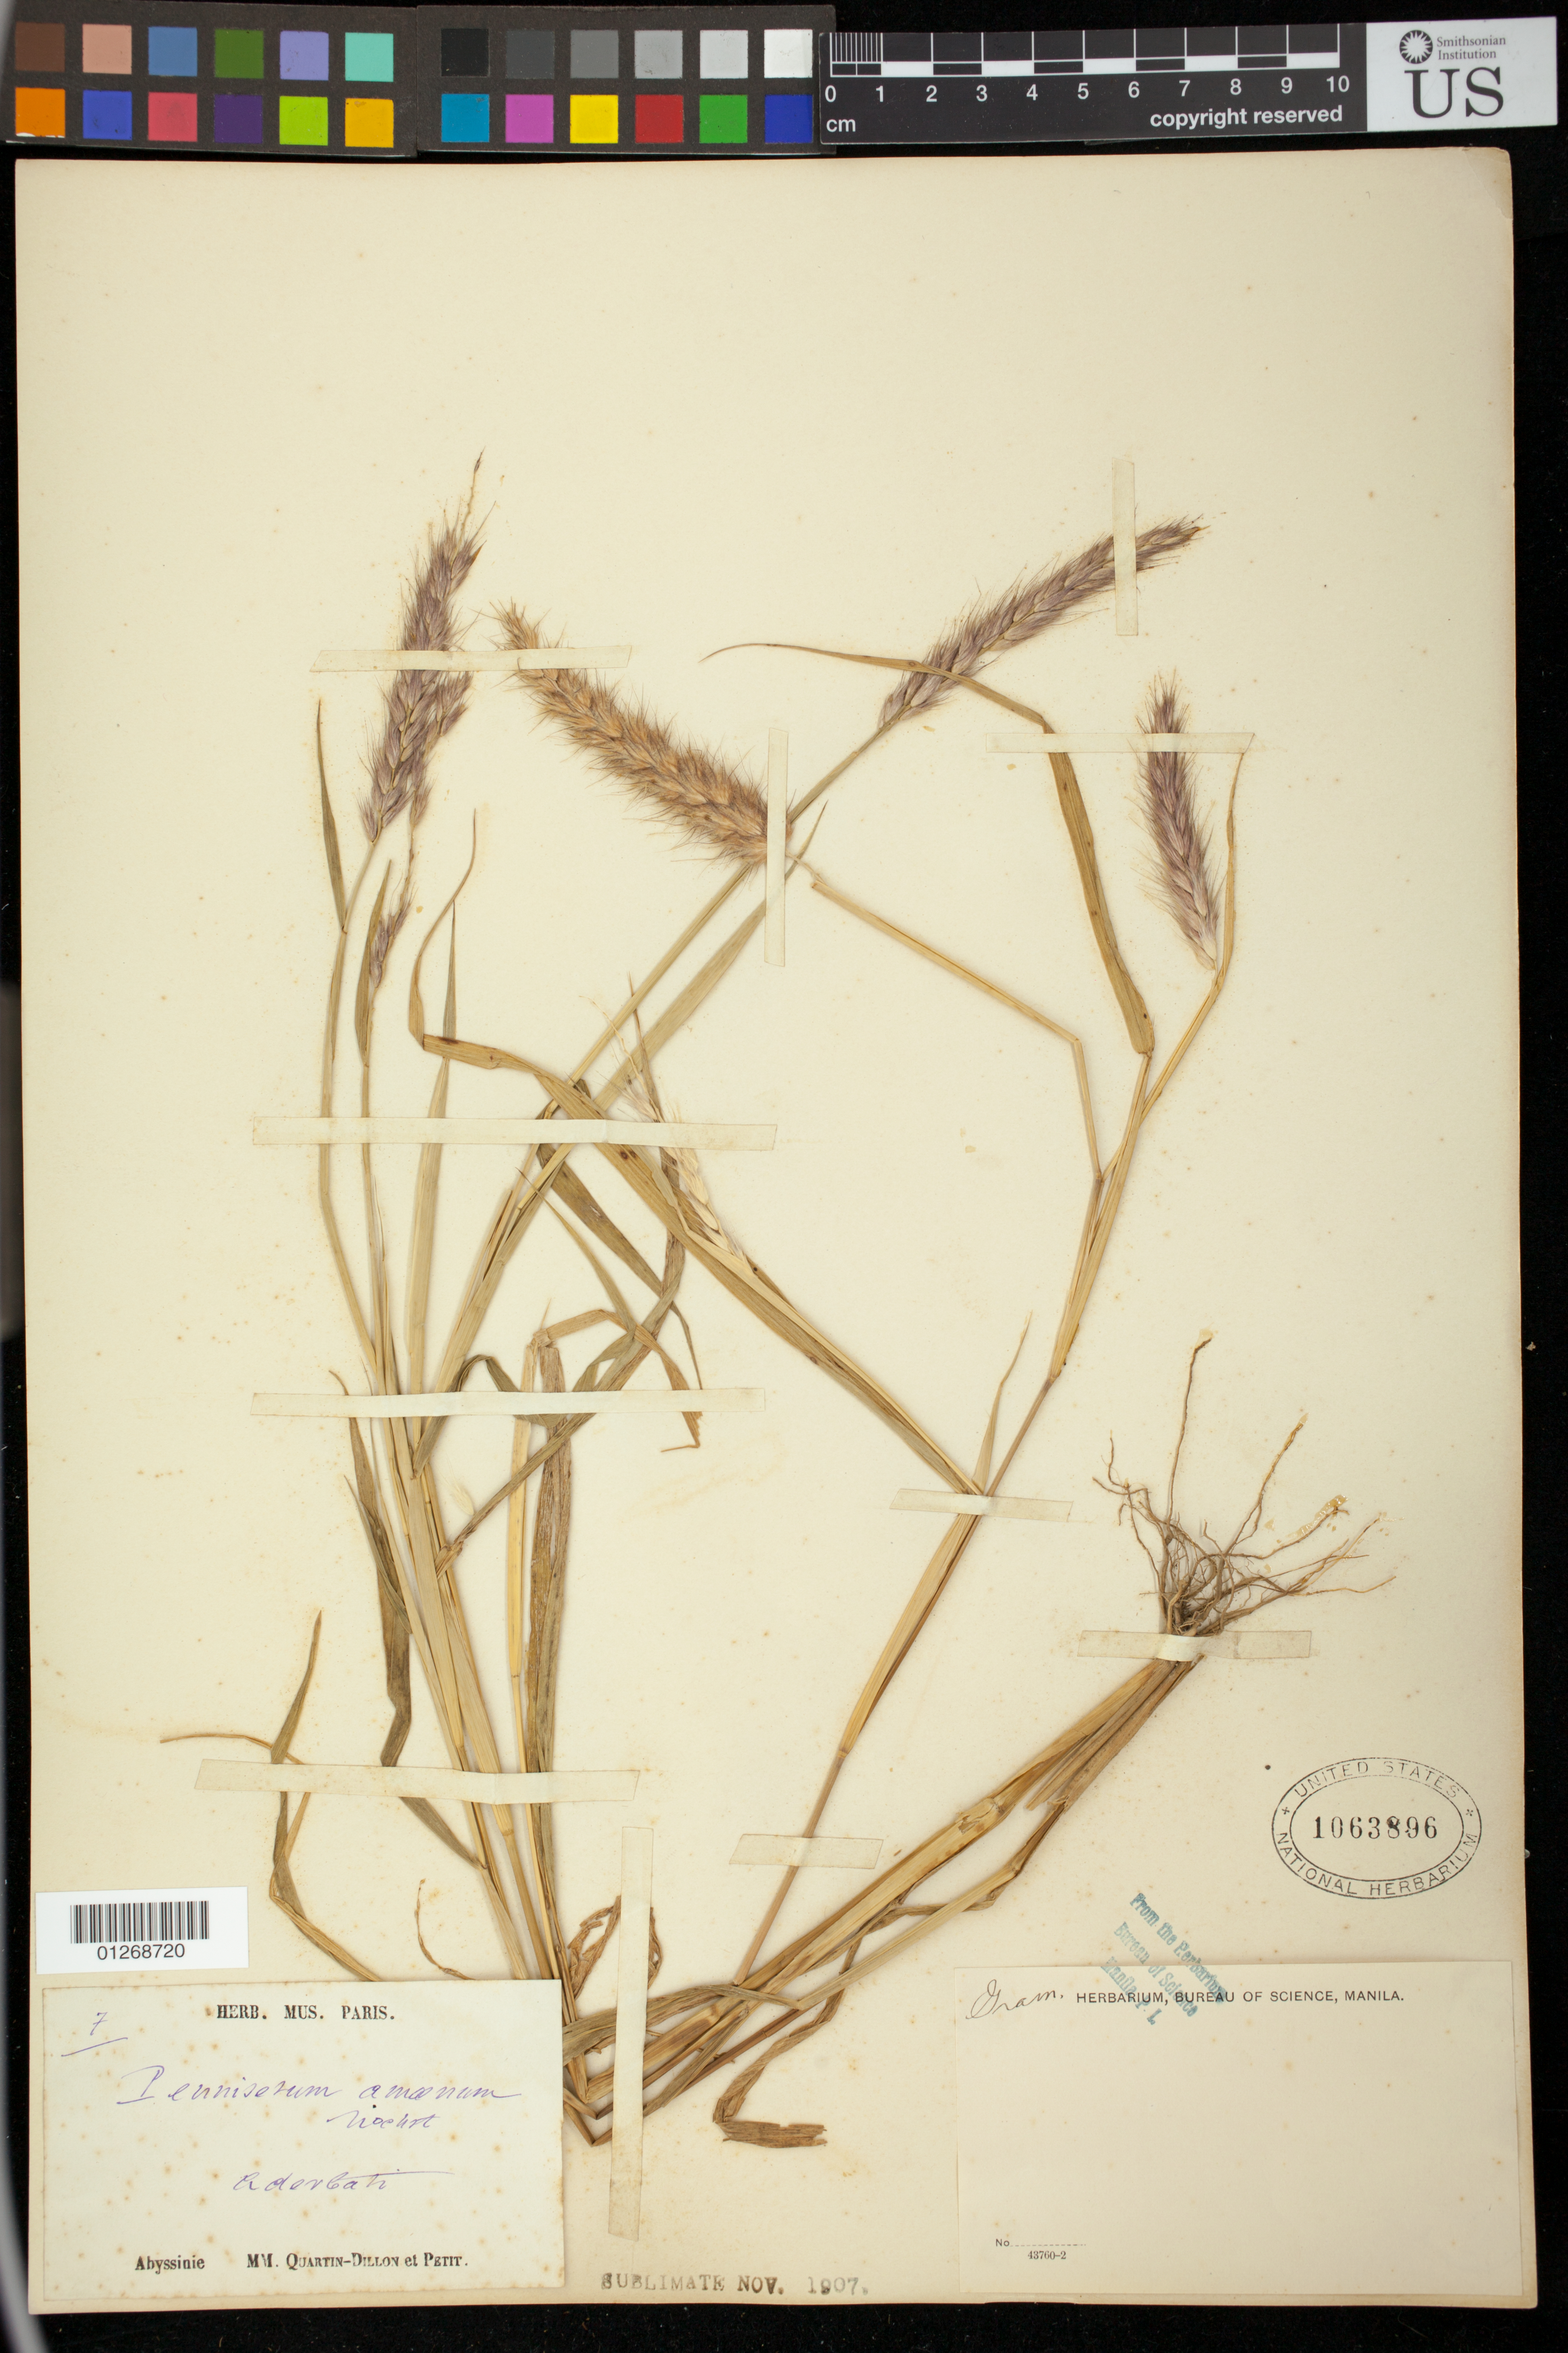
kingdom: Plantae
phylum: Tracheophyta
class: Liliopsida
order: Poales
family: Poaceae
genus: Pennisetum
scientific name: Pennisetum amoenum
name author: Hochst. ex A. Rich.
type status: Isosyntype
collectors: R. Quartin-Dillon & A. Petit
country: Ethiopia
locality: Abyssinie, Aderbati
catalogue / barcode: US 1063896